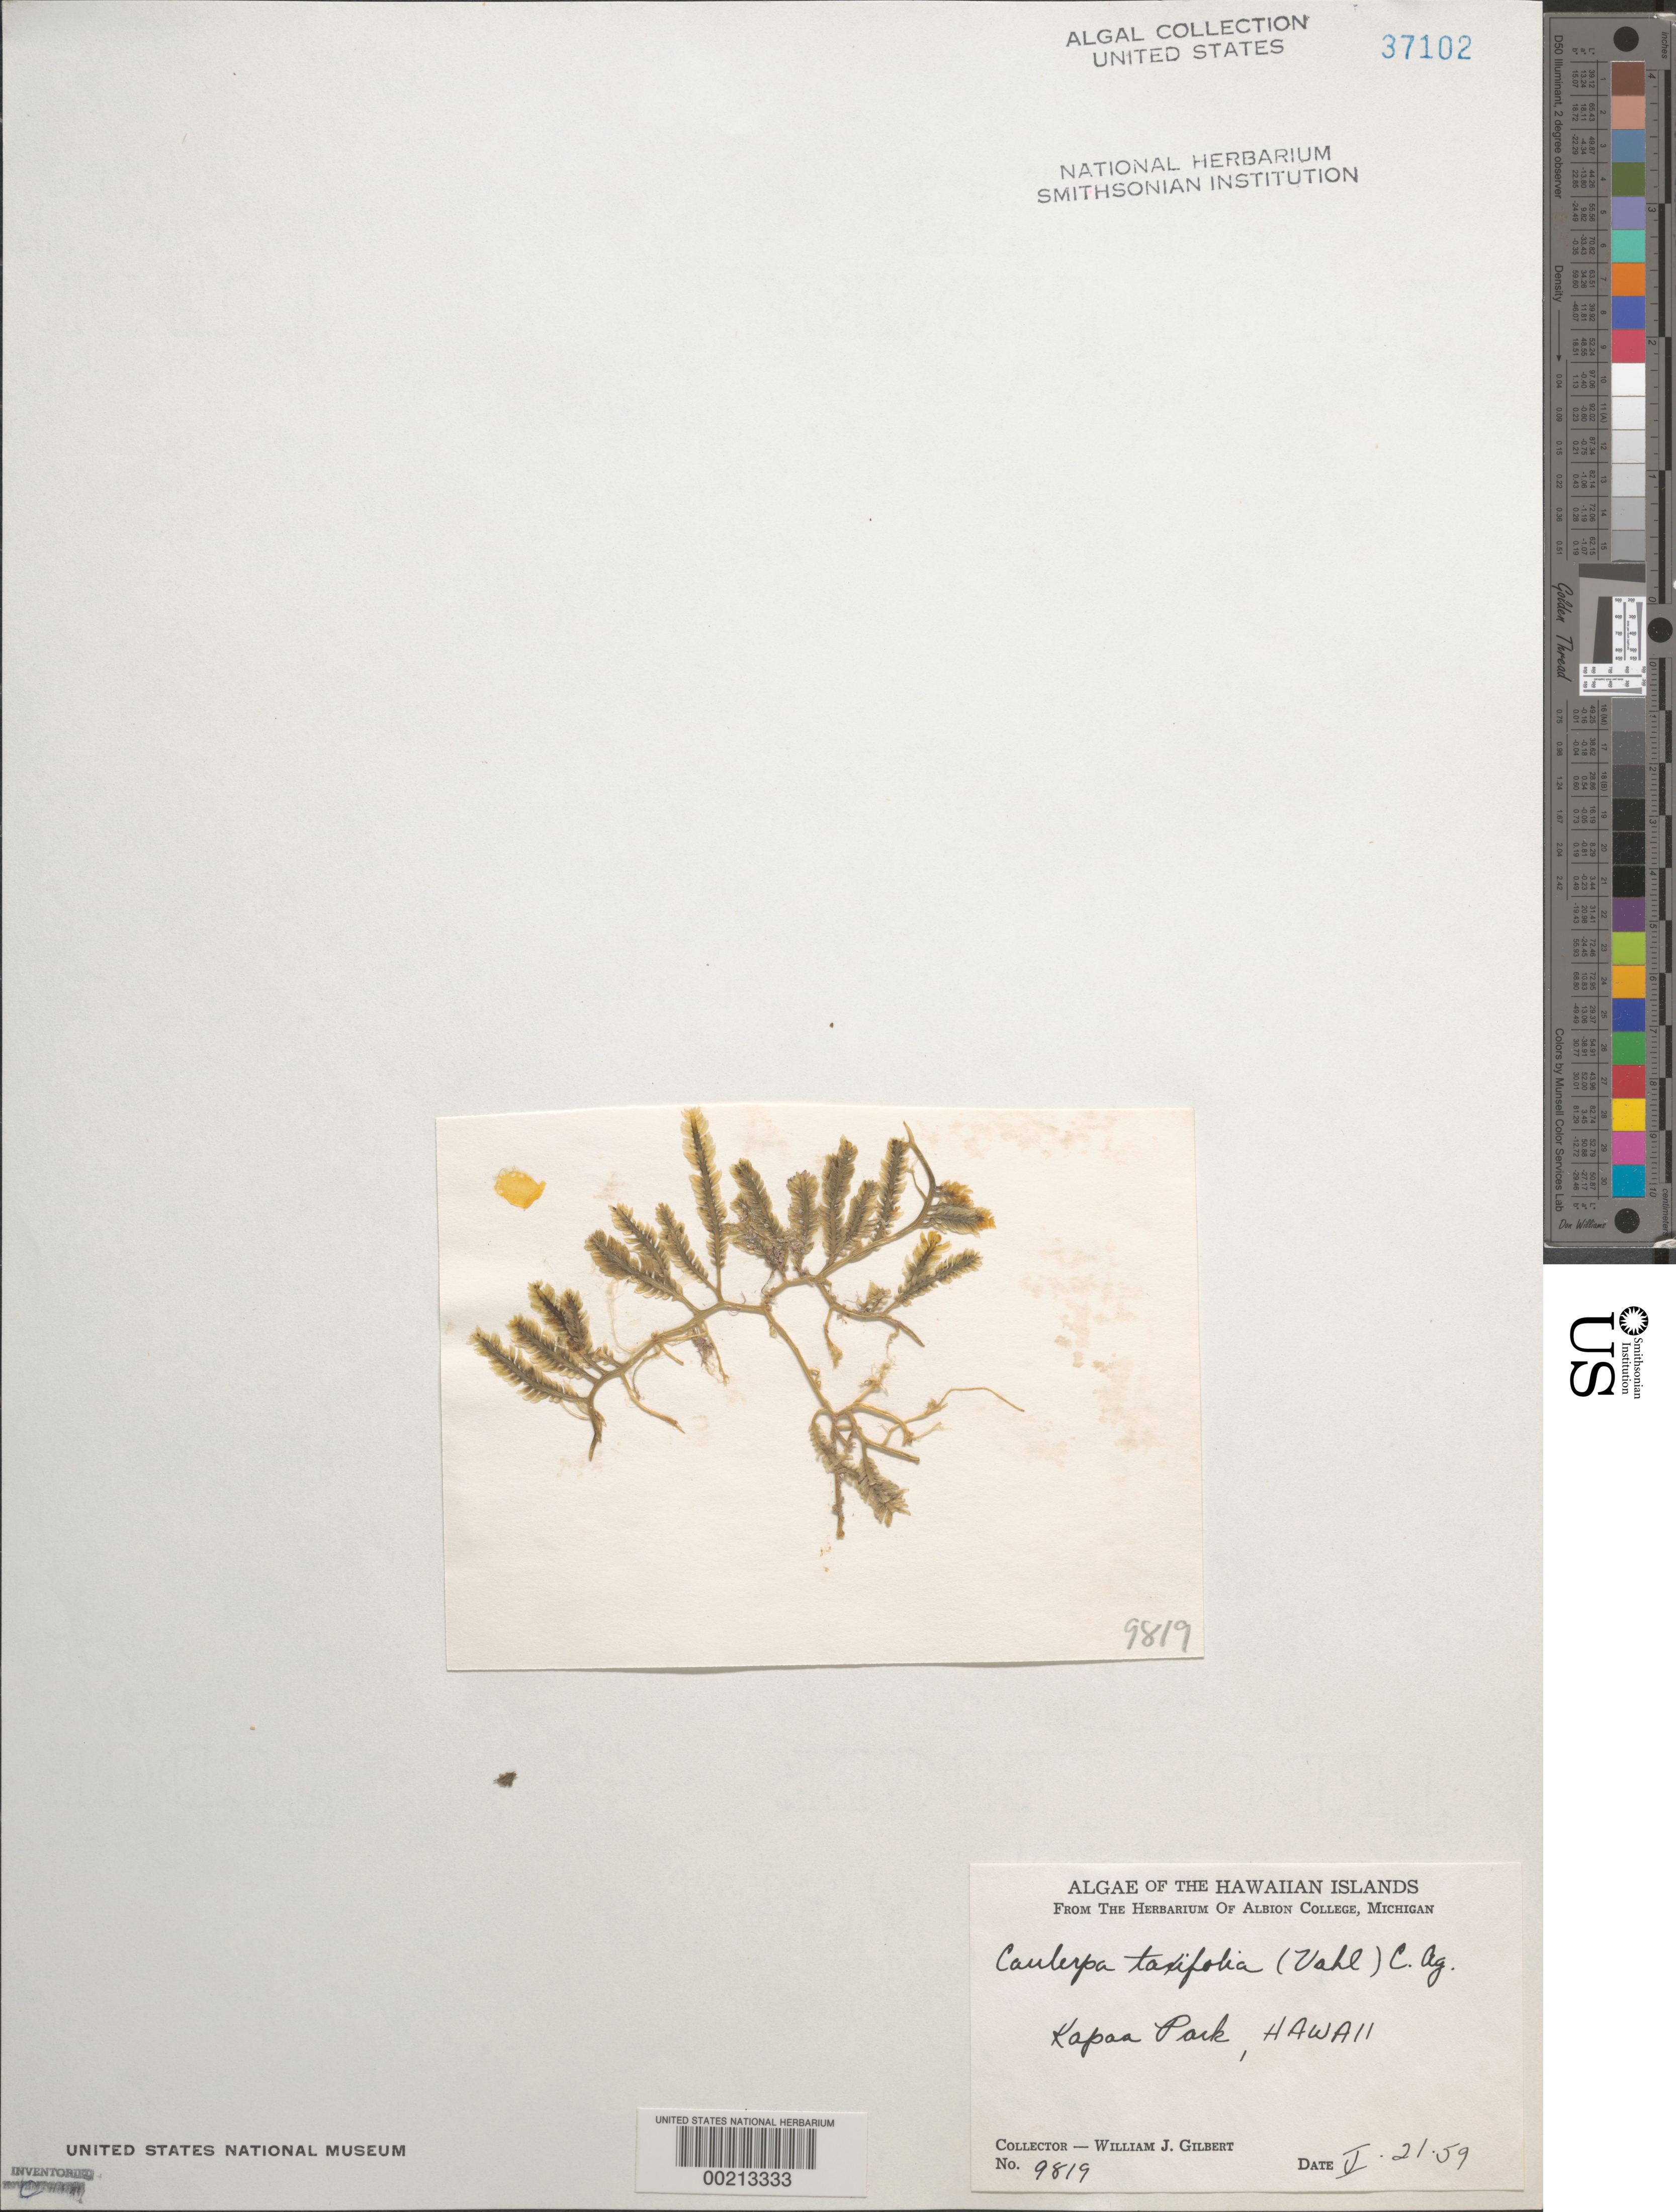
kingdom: Plantae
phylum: Chlorophyta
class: Ulvophyceae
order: Bryopsidales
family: Caulerpaceae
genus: Caulerpa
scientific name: Caulerpa taxifolia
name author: (M. Vahl) C. Agardh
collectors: W. J. Gilbert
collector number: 9819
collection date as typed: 21 May 1959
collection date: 1959-05-21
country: United States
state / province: Hawaii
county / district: Hawaii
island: Hawaii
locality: Kapaa Park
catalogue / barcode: US 37102